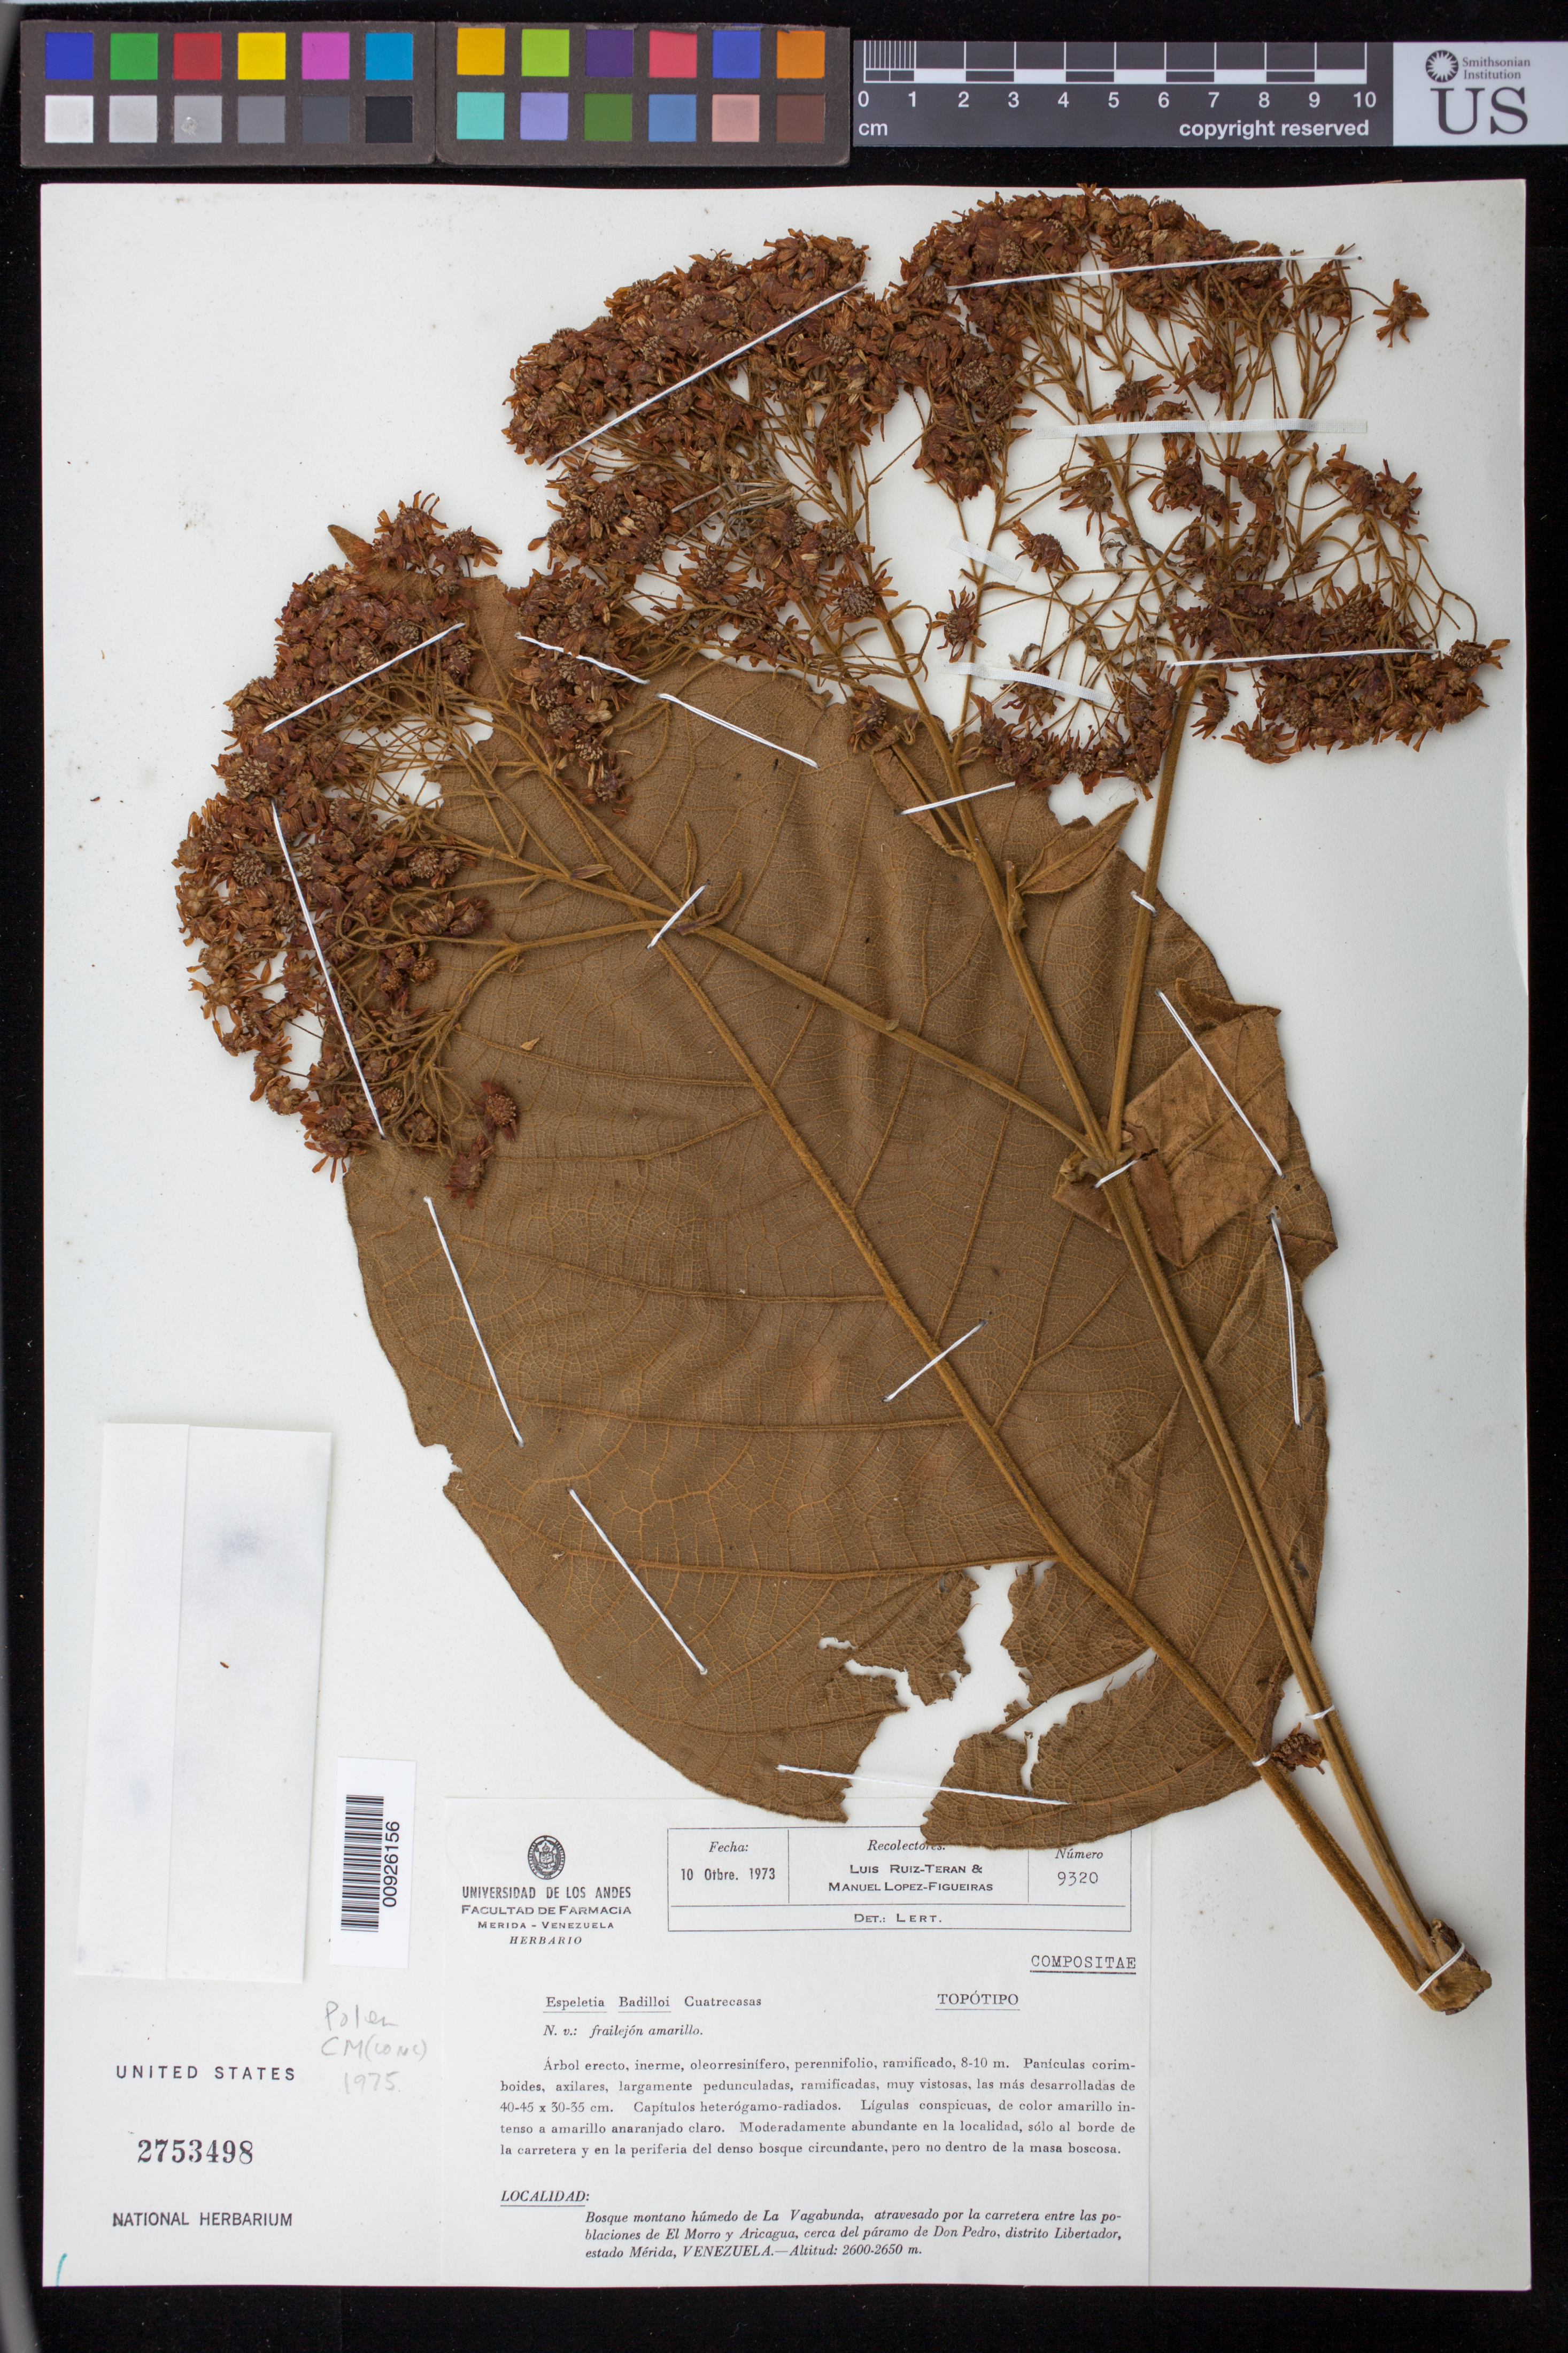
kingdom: Plantae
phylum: Tracheophyta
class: Magnoliopsida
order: Asterales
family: Asteraceae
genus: Carramboa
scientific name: Carramboa badilloi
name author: (Cuatrec.) Cuatrec.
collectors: L. E. Ruíz-Terán & M. López Figueiras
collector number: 9320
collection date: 1973-10-10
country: Venezuela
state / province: Mérida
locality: Bosque montano humedo de La Vagabunda, atravesado por la carretera entre las poblaciones de El Morro y Aricagua, cerca del paramo de Don Pedro, distrito Libertador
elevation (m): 2600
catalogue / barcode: US 2753498